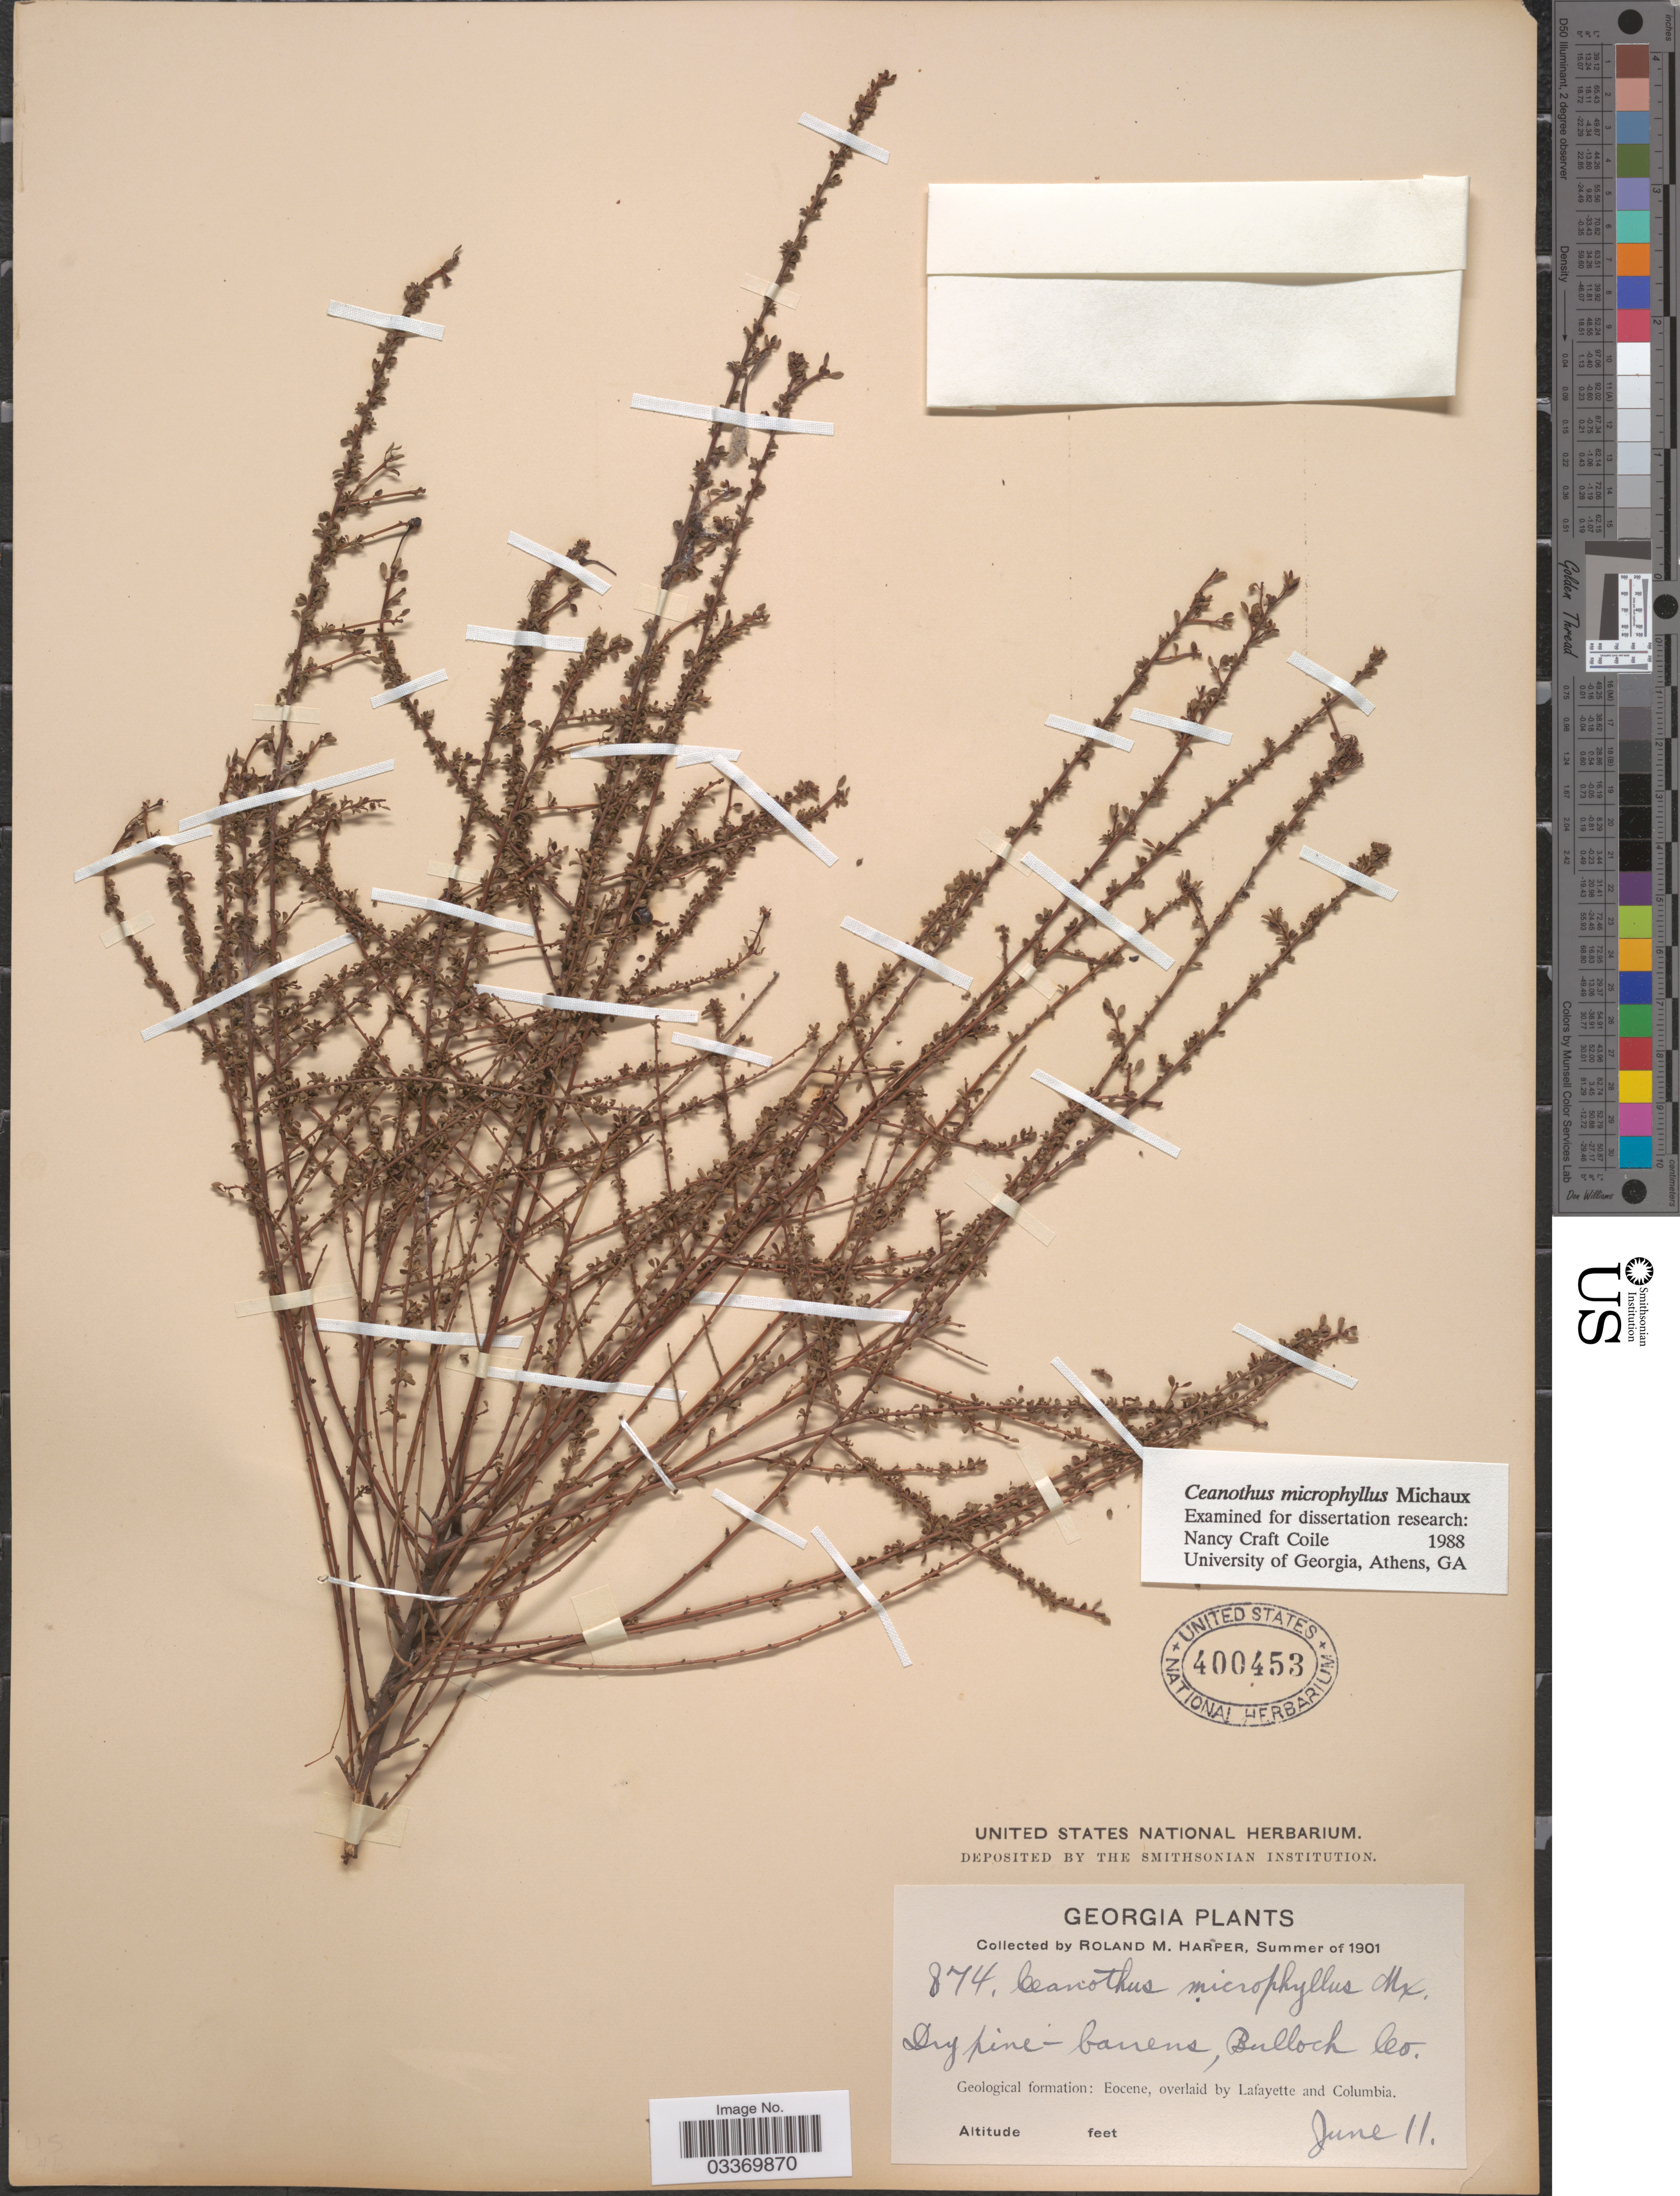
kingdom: Plantae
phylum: Tracheophyta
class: Magnoliopsida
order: Rosales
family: Rhamnaceae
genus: Ceanothus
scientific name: Ceanothus microphyllus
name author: Michx.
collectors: R. M. Harper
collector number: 874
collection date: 1901-06-11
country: United States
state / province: Georgia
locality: Bulloch Co. Geological formation: Eocene, overlaid by Lafayette and Columbia.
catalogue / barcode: US 400453